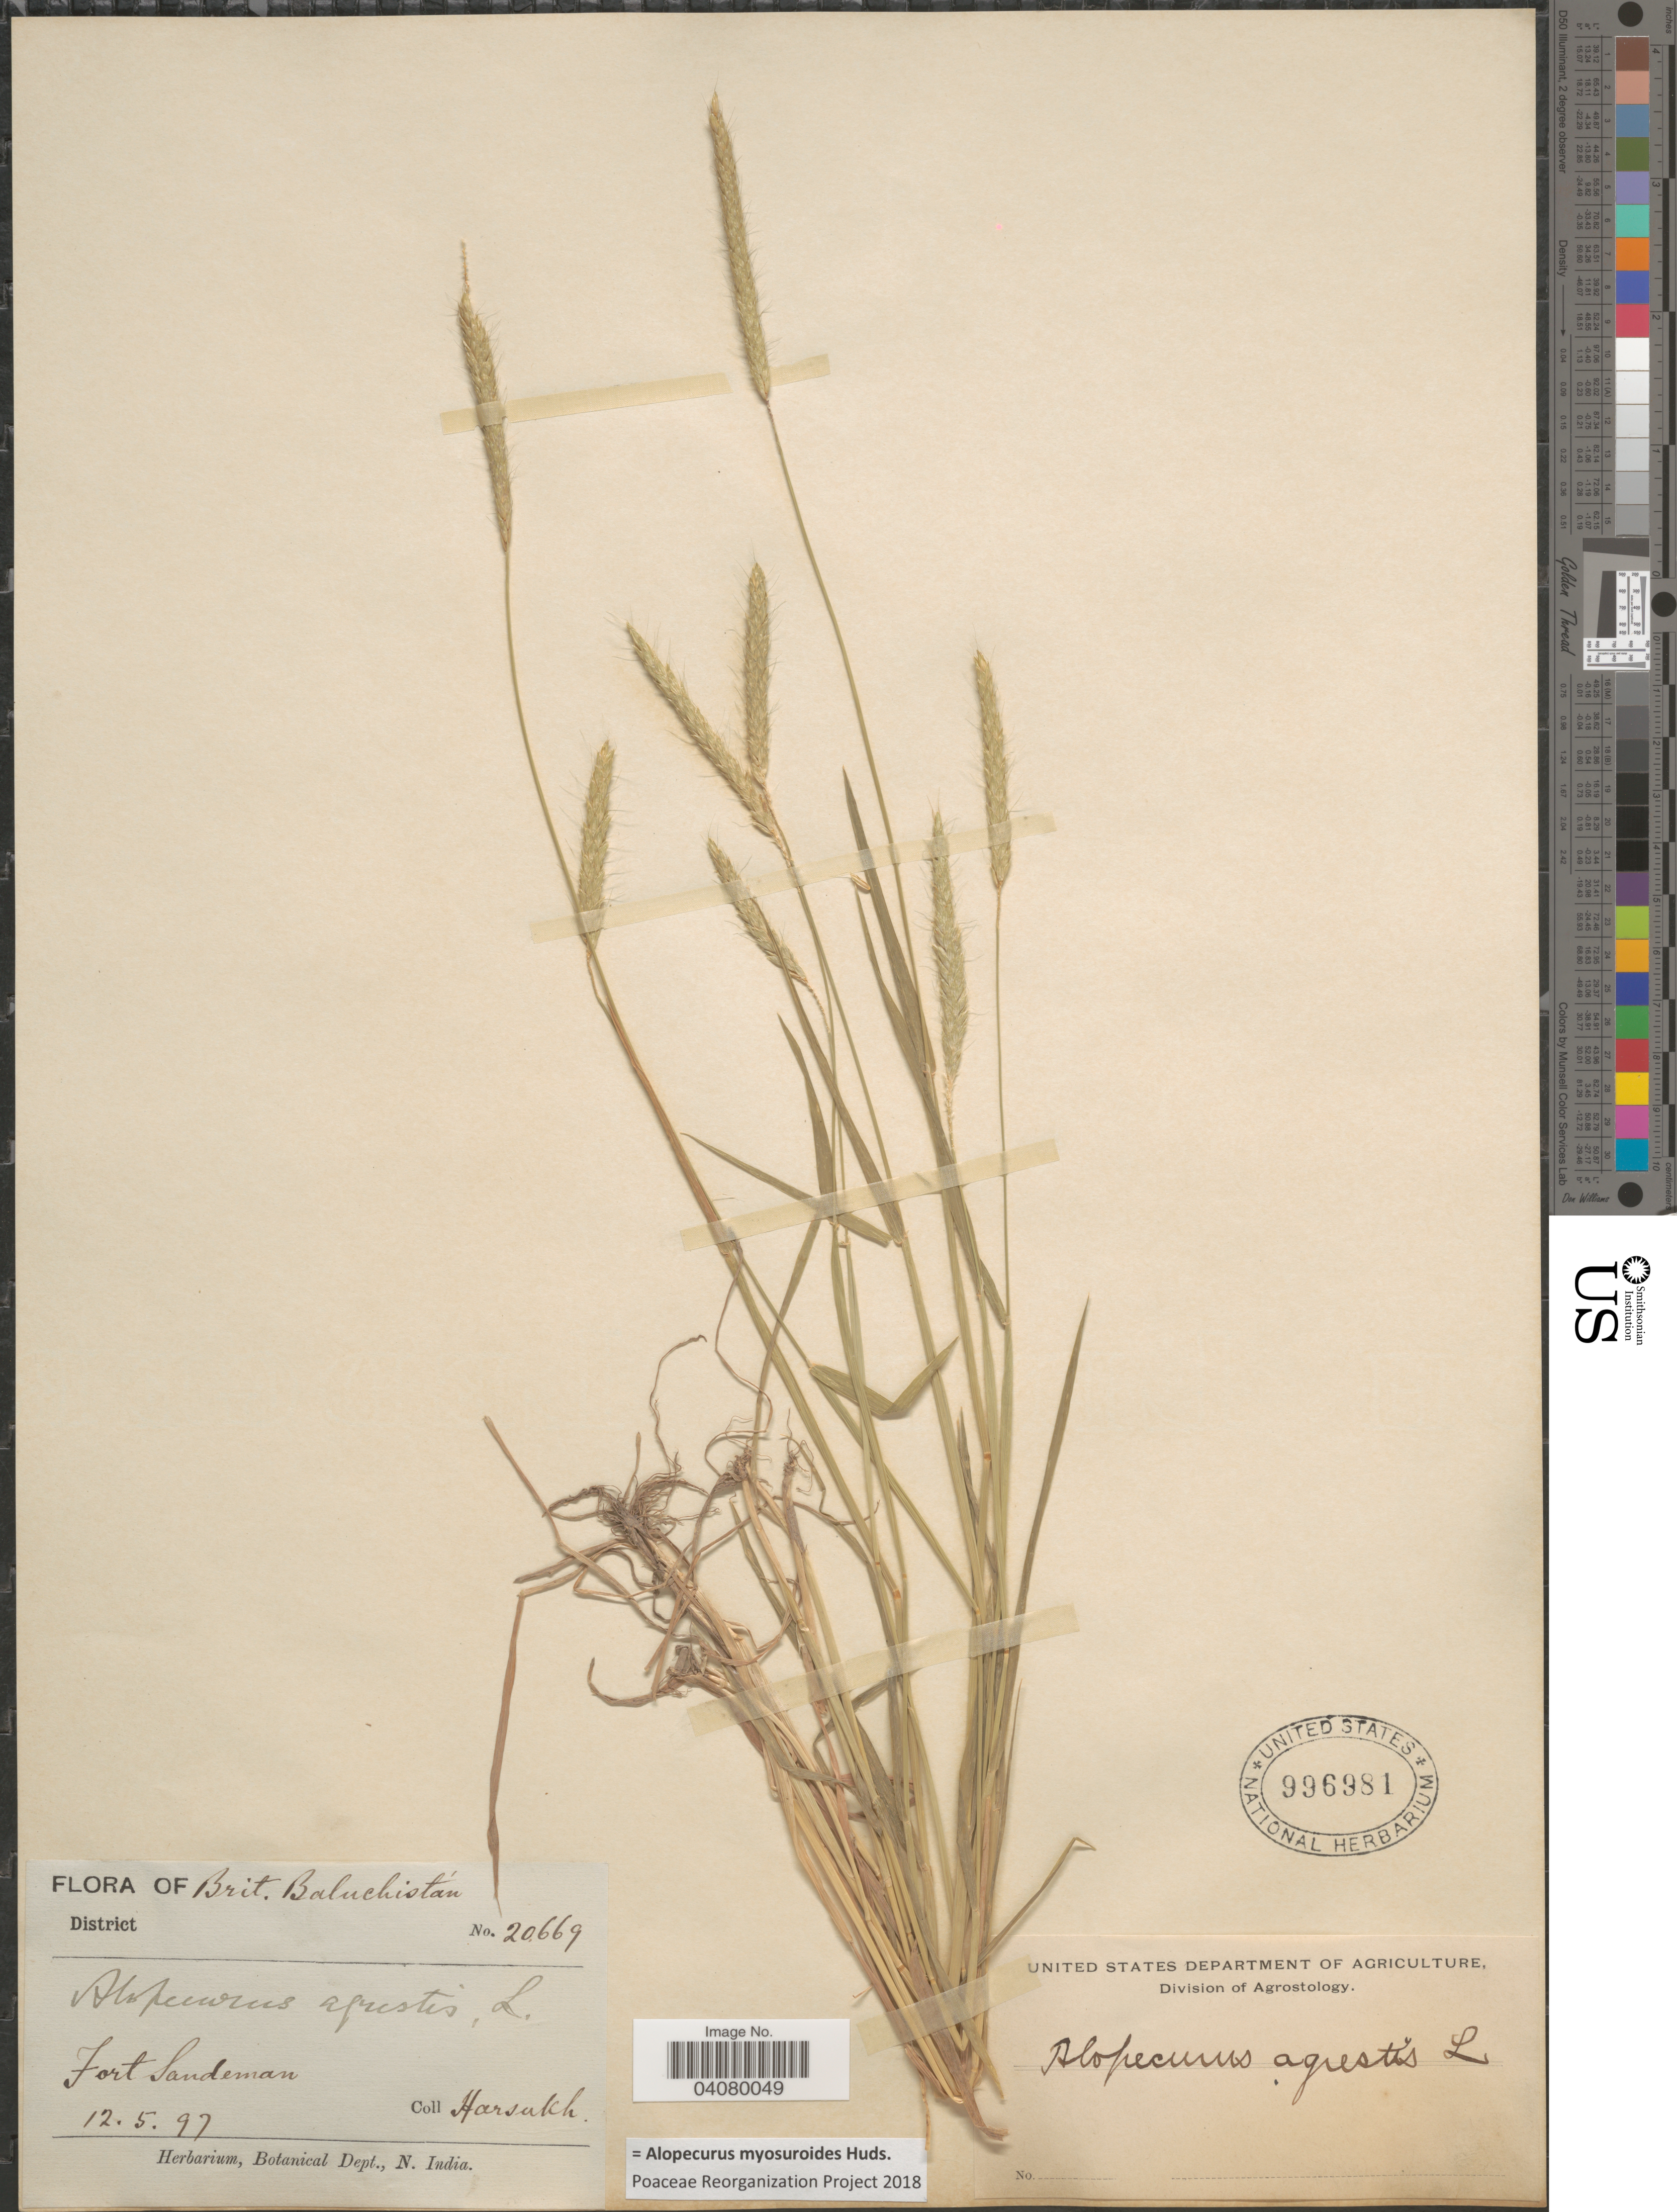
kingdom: Plantae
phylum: Tracheophyta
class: Liliopsida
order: Poales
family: Poaceae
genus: Alopecurus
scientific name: Alopecurus myosuroides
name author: Huds.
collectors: -. Harsukh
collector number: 20669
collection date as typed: Transcribed d/m/y: 12/5/97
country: Iran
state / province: Sistan and Baluchistan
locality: Brit. Baluchistán. Fort Sandeman.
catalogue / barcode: US 996981